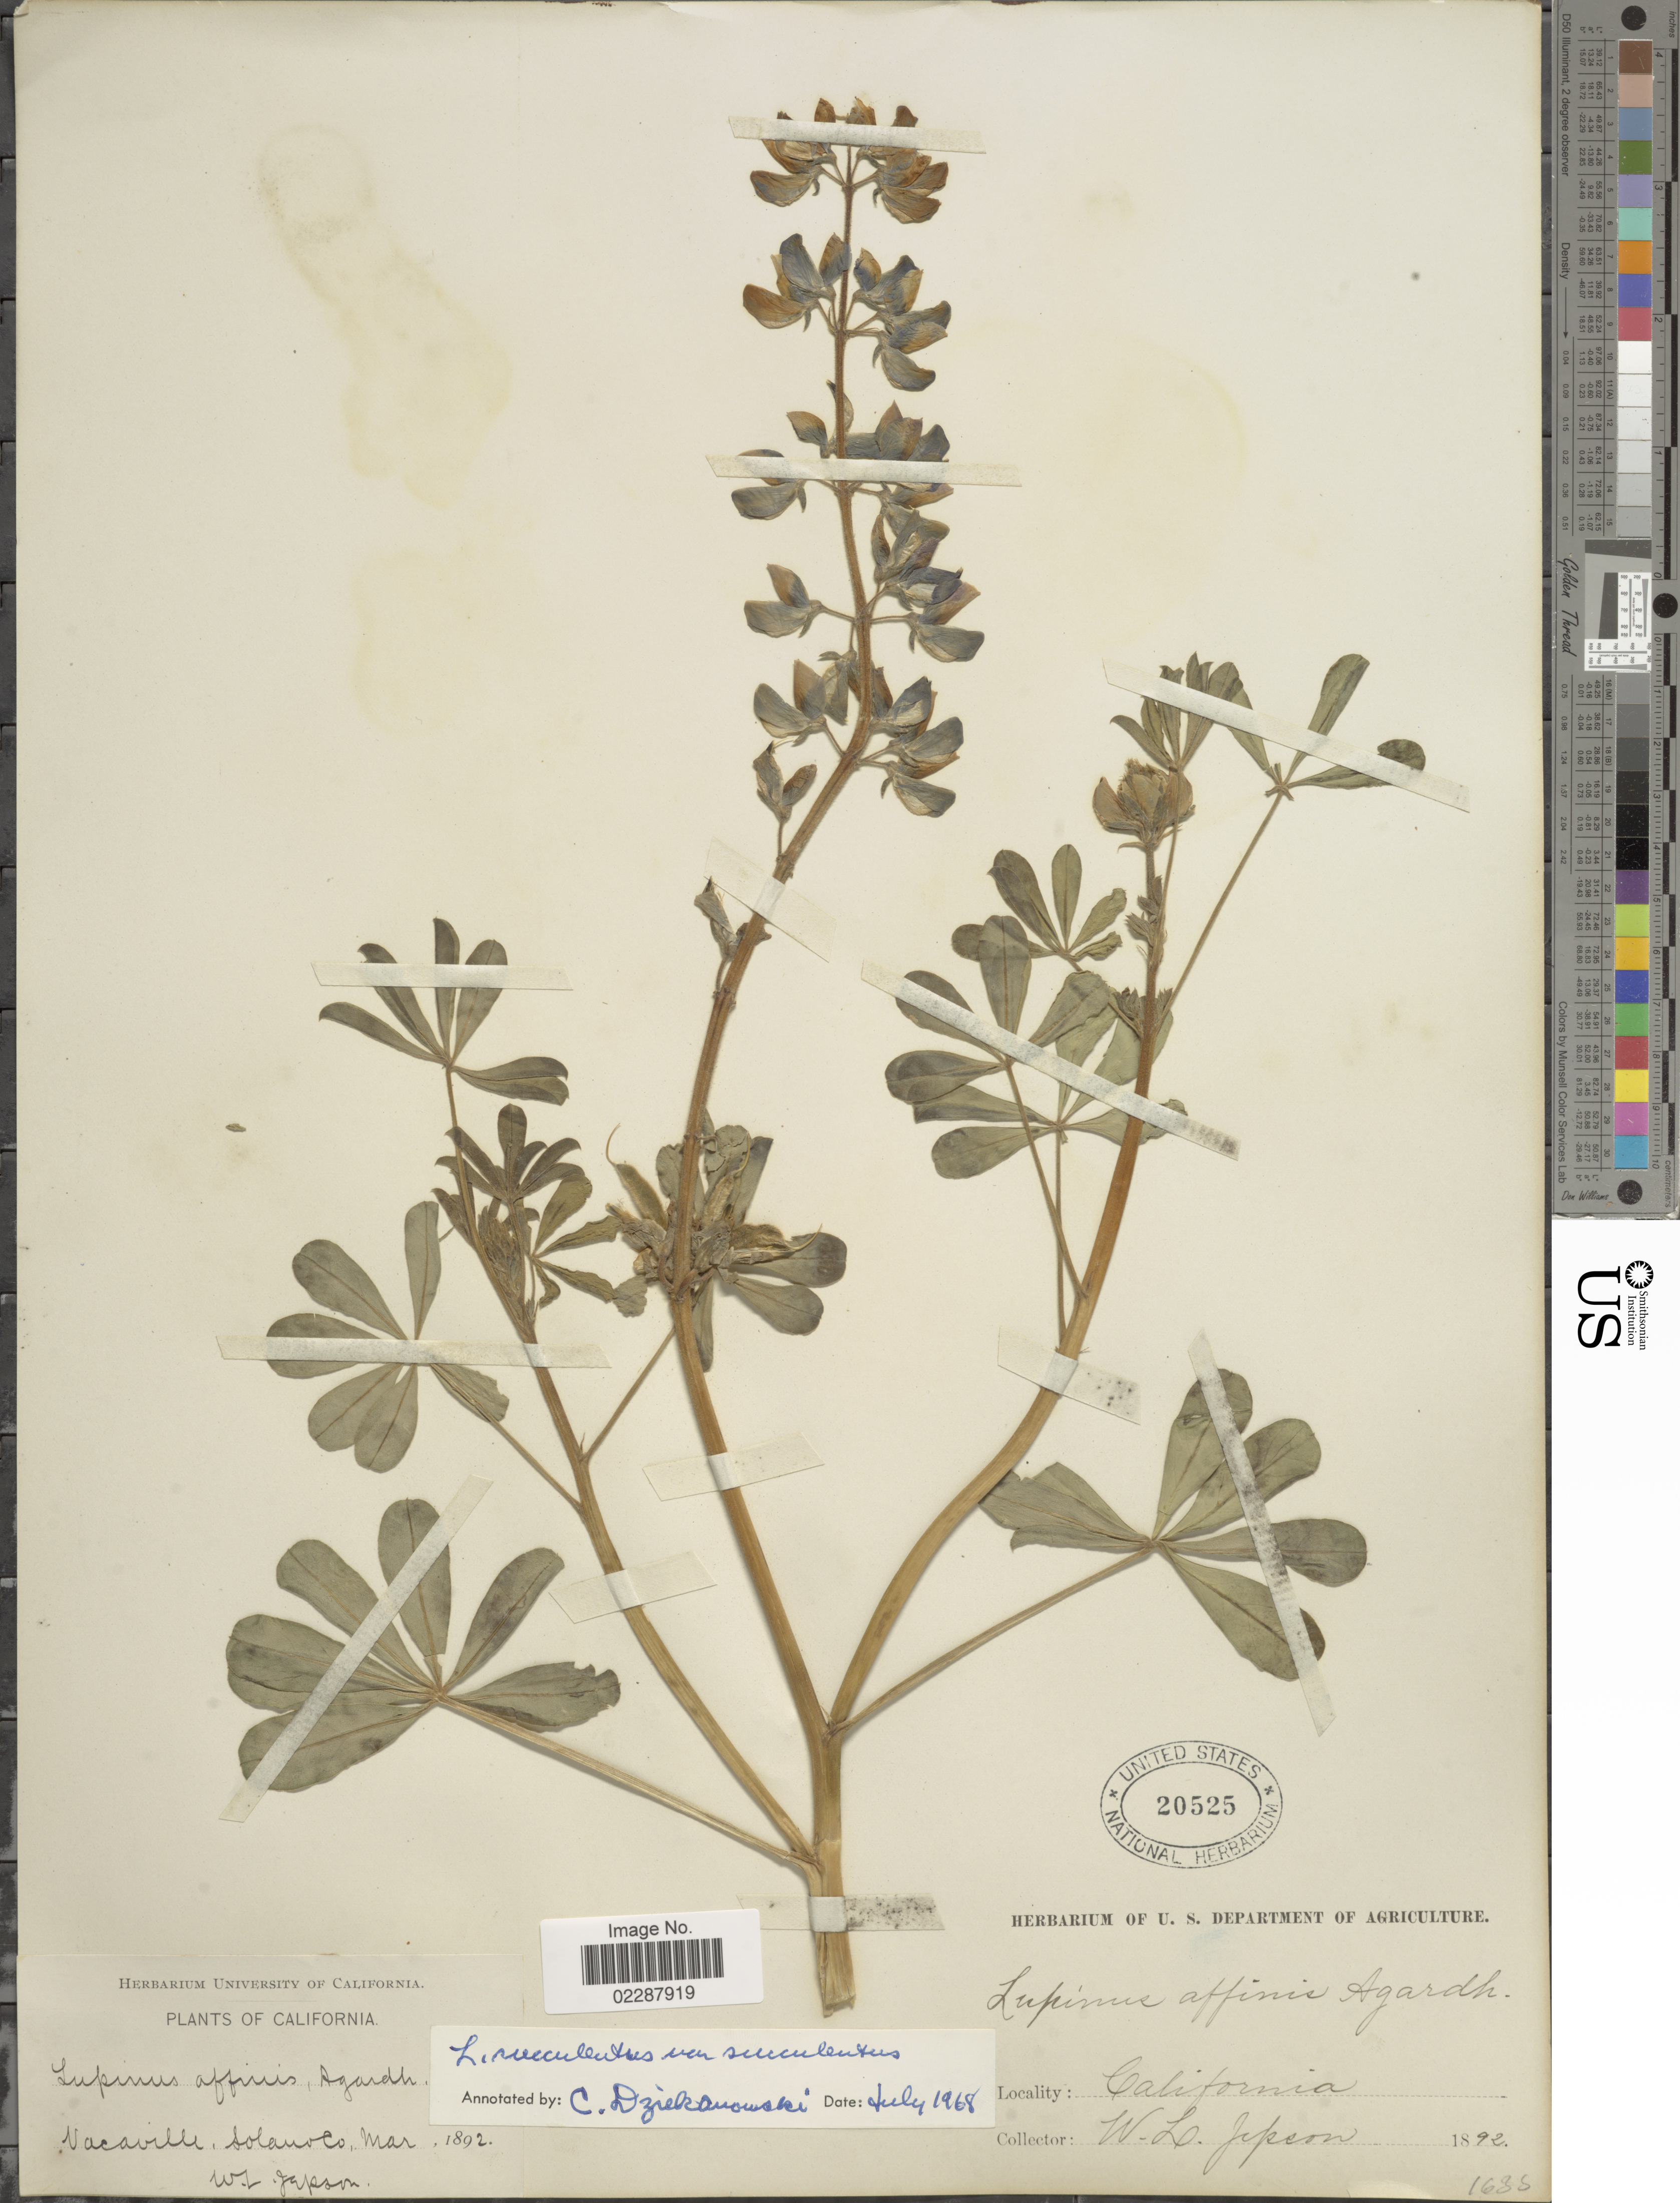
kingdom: Plantae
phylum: Tracheophyta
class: Magnoliopsida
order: Fabales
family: Fabaceae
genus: Lupinus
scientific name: Lupinus succulentus var. succulentus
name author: Douglas ex K. Koch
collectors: W. L. Jepson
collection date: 1892-03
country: United States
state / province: California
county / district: Solano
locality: Vacaville, Solano Co.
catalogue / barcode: US 20525